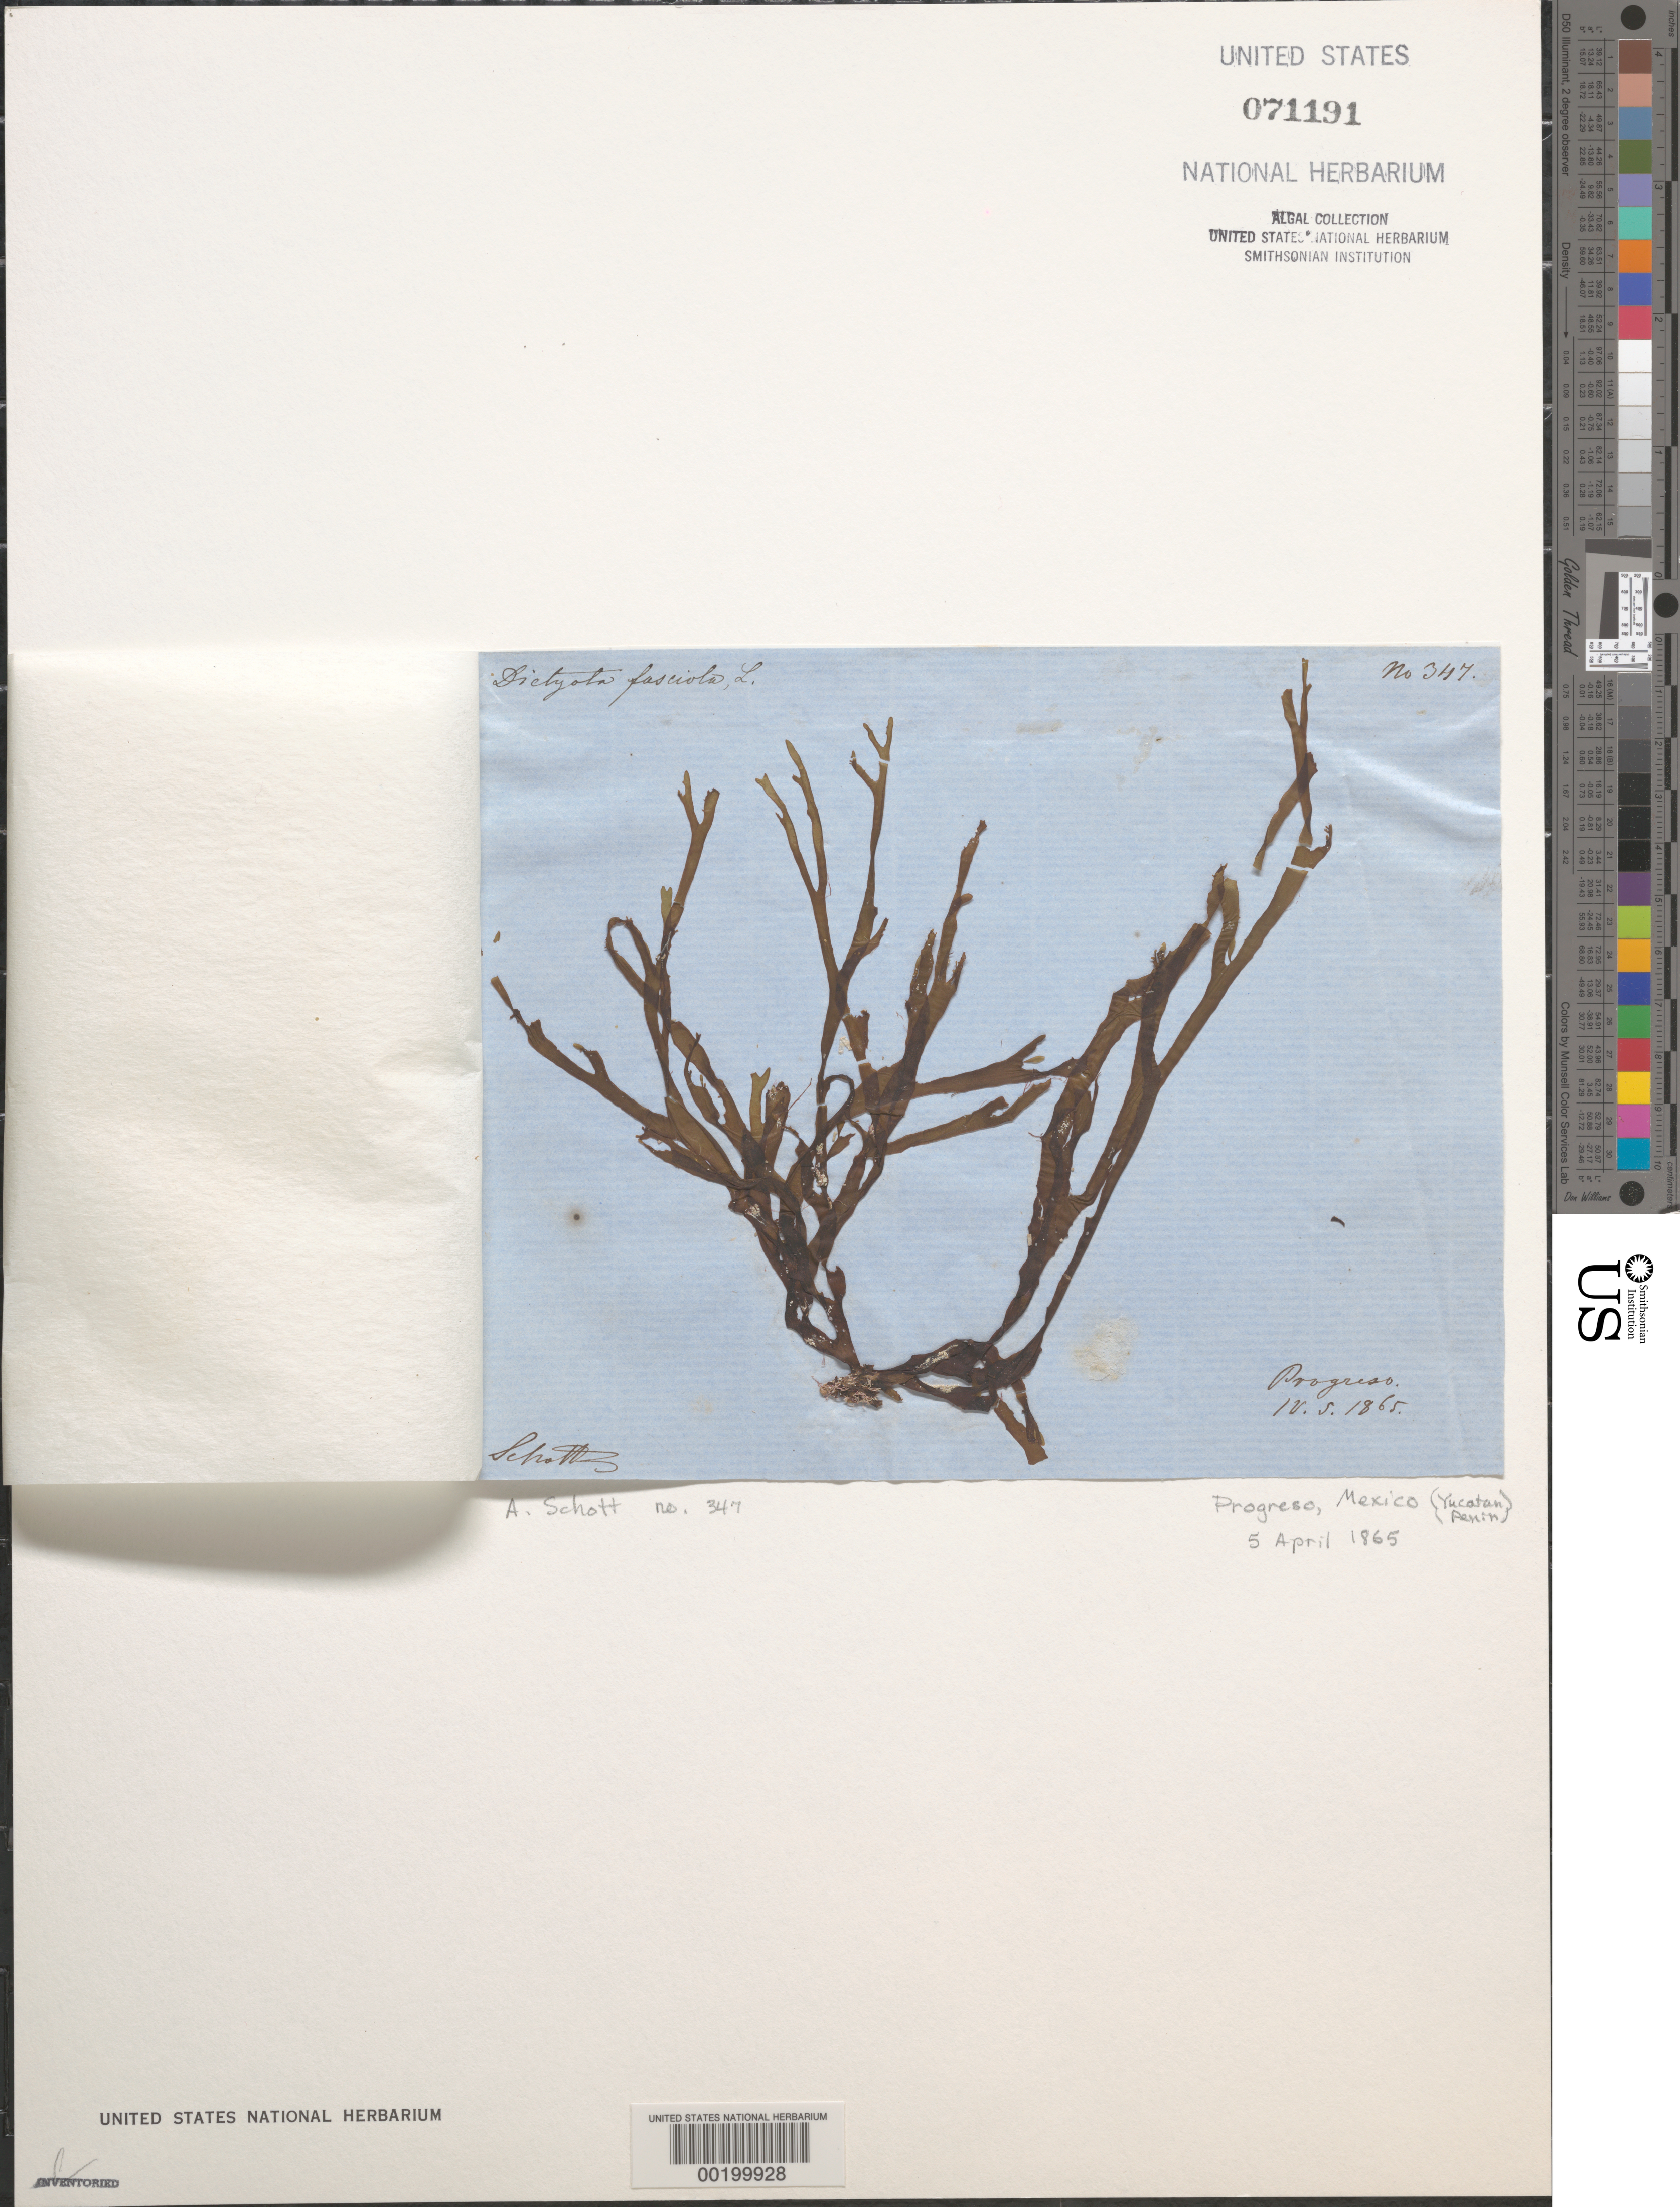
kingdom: Chromista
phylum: Ochrophyta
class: Phaeophyceae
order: Dictyotales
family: Dictyotaceae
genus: Dictyota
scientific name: Dictyota fasciola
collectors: A. C. V. Schott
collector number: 347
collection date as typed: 05 Apr 1865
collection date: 1865-04-05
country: Mexico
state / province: Yucatan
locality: Progreso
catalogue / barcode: US 71191